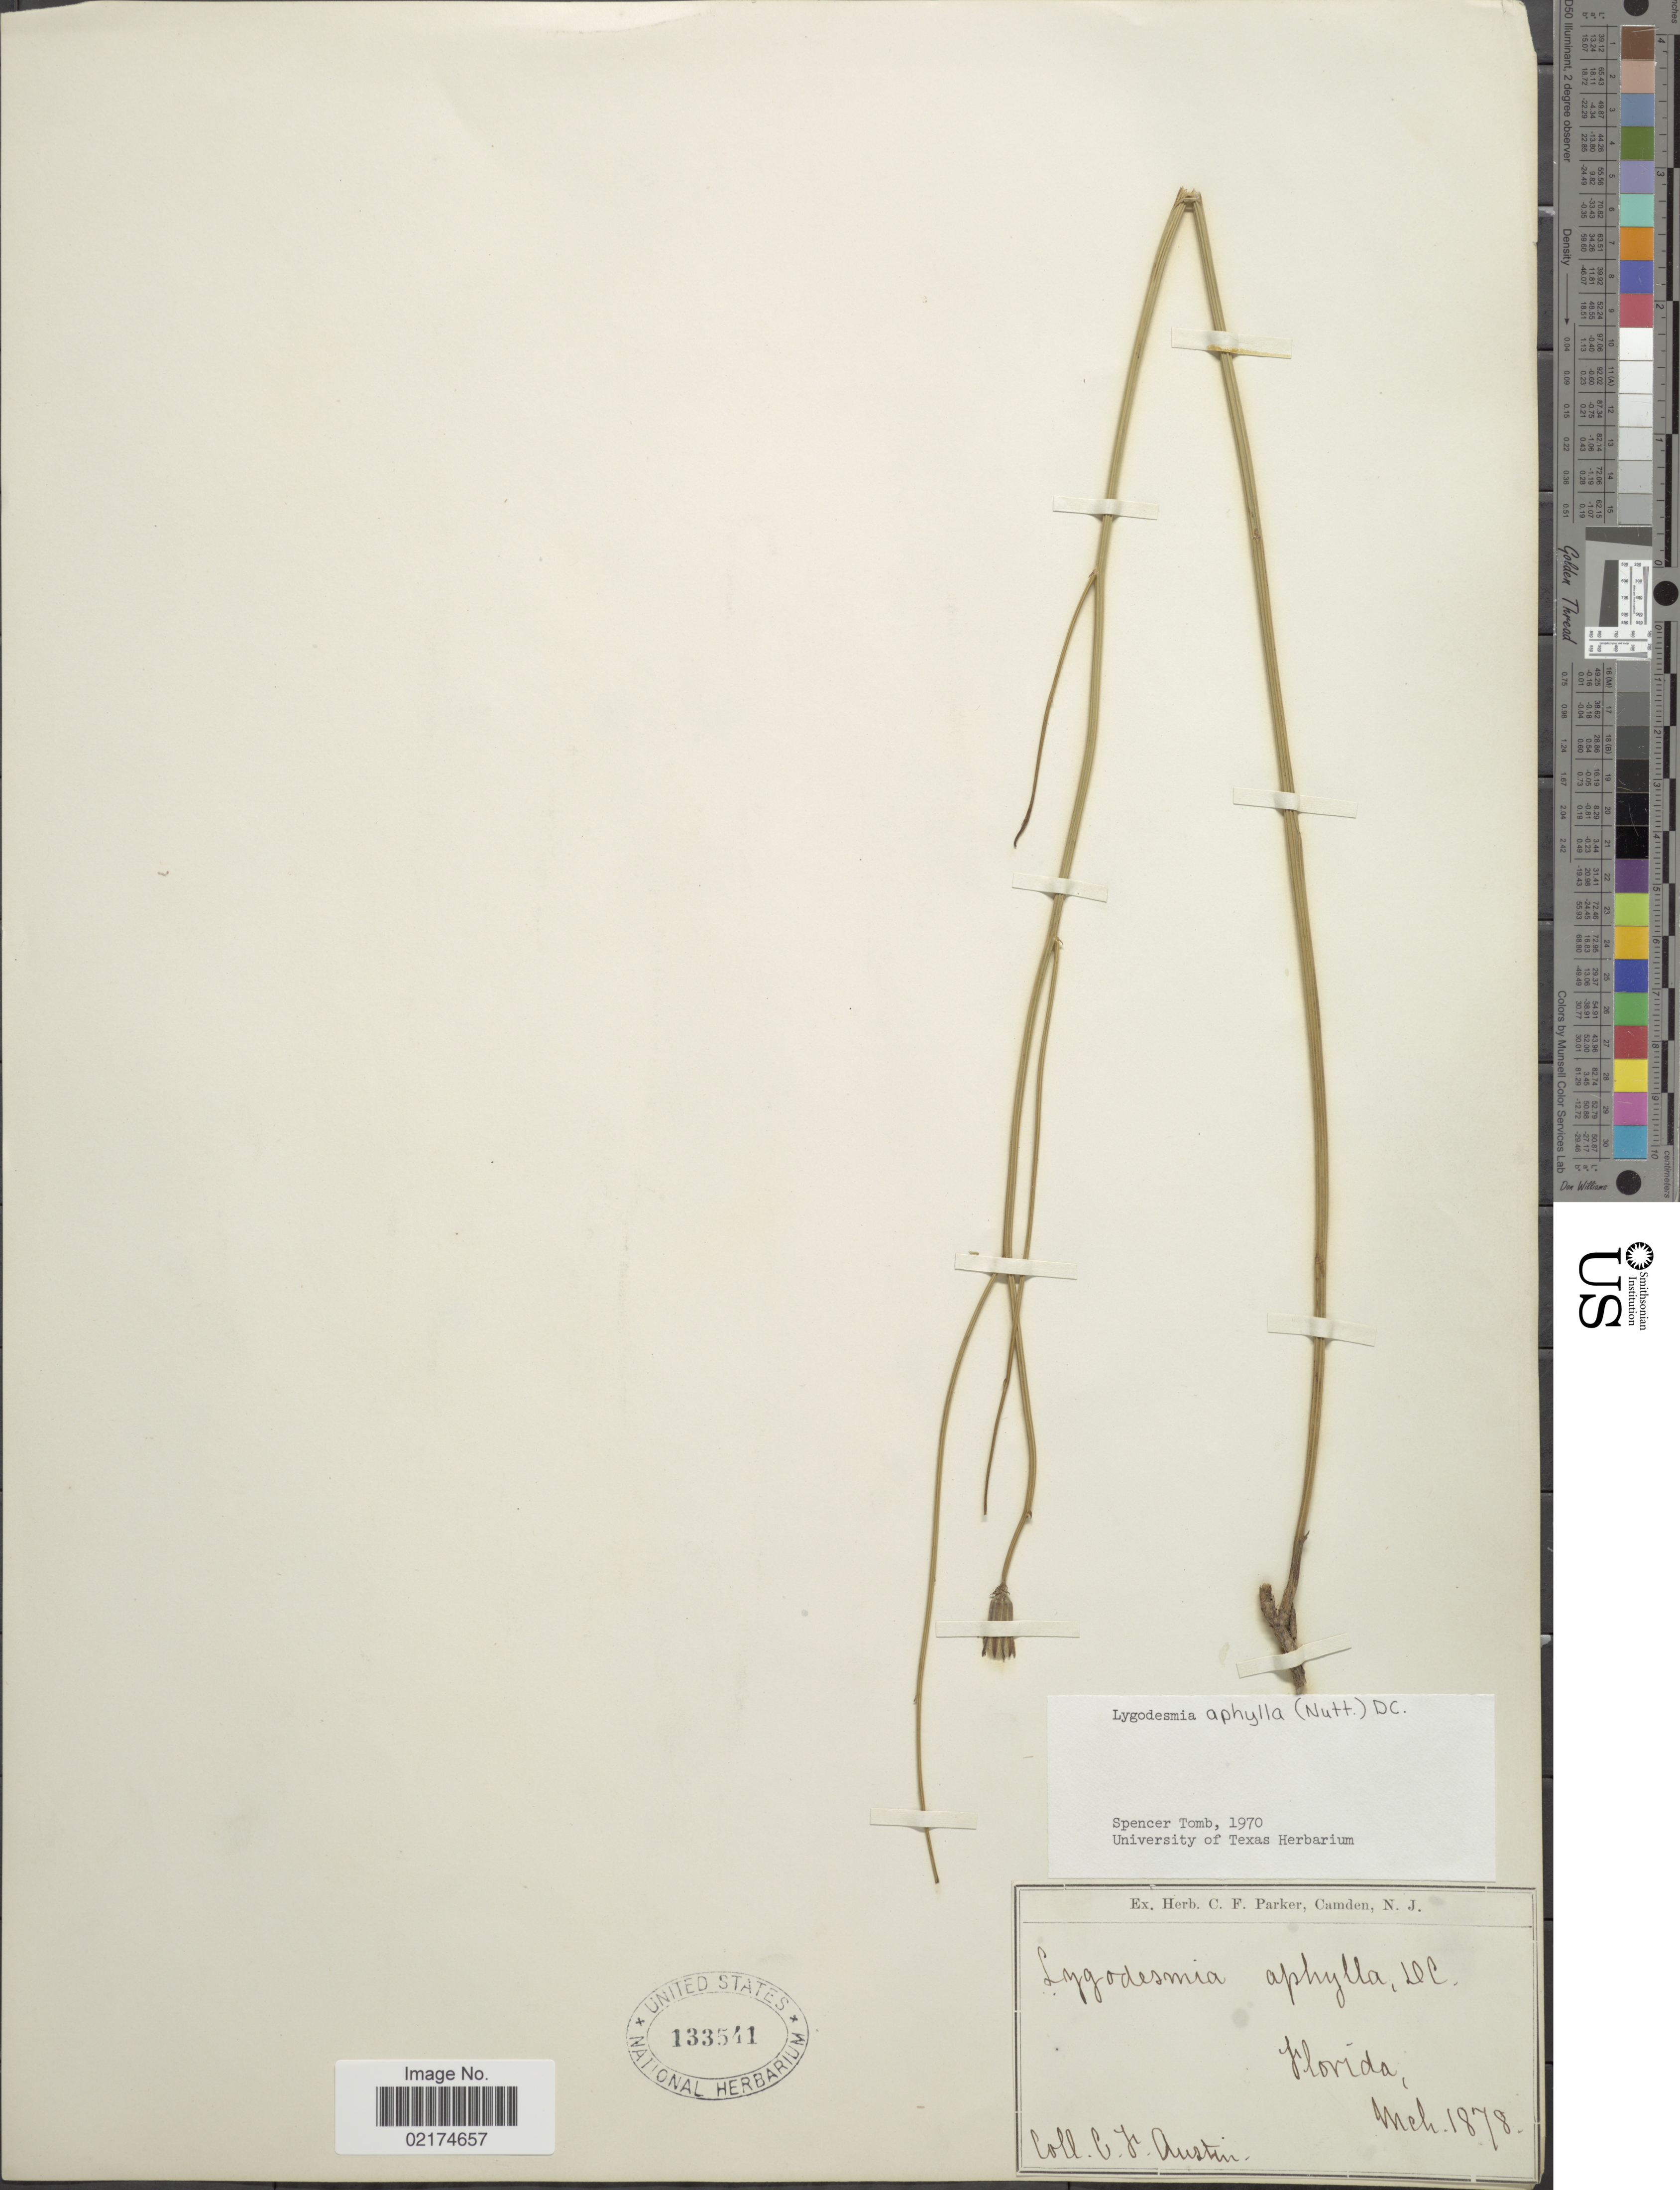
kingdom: Plantae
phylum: Tracheophyta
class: Magnoliopsida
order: Asterales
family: Asteraceae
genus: Lygodesmia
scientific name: Lygodesmia aphylla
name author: (Nutt.) DC.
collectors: C. F. Austin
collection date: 1878-03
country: United States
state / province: Florida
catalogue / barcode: US 133541